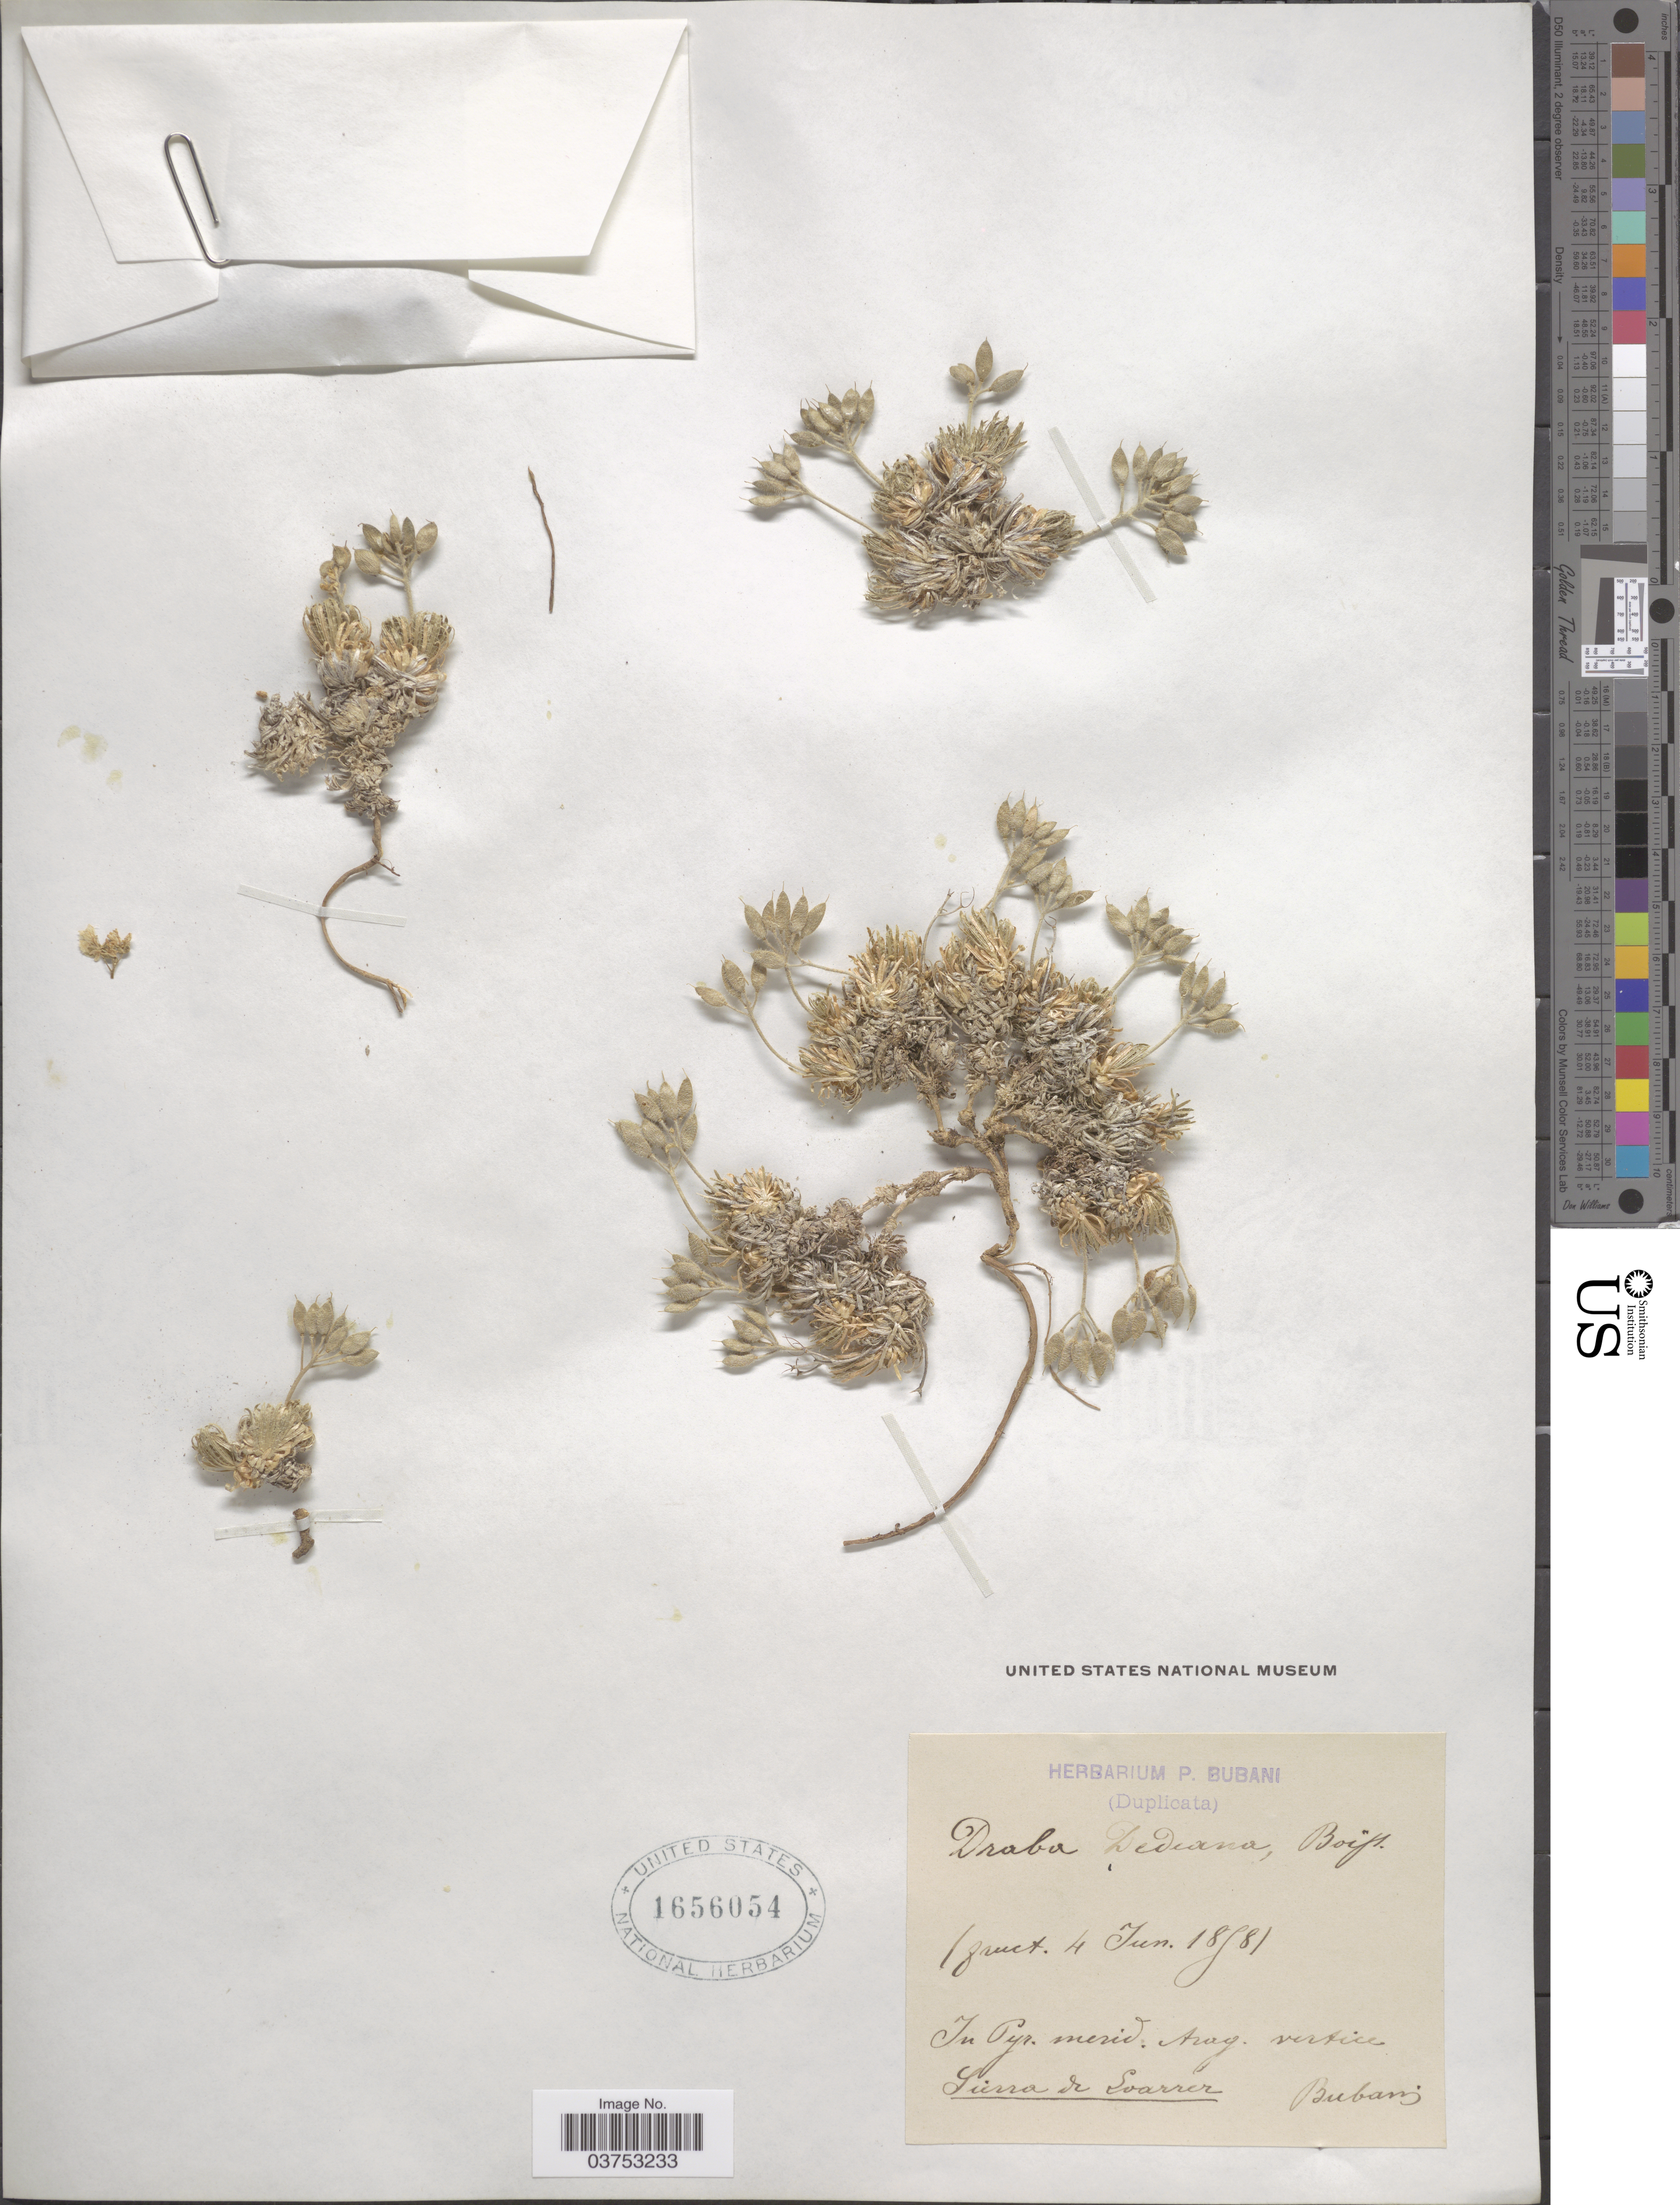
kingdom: Plantae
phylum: Tracheophyta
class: Magnoliopsida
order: Brassicales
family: Brassicaceae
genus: Draba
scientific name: Draba dedeana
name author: Boiss. & Reut.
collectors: P. Bubani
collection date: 1858-06-04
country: Spain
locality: In Pyr. merid. Arag. vertice Sierra de Loarrer.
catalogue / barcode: US 1656054